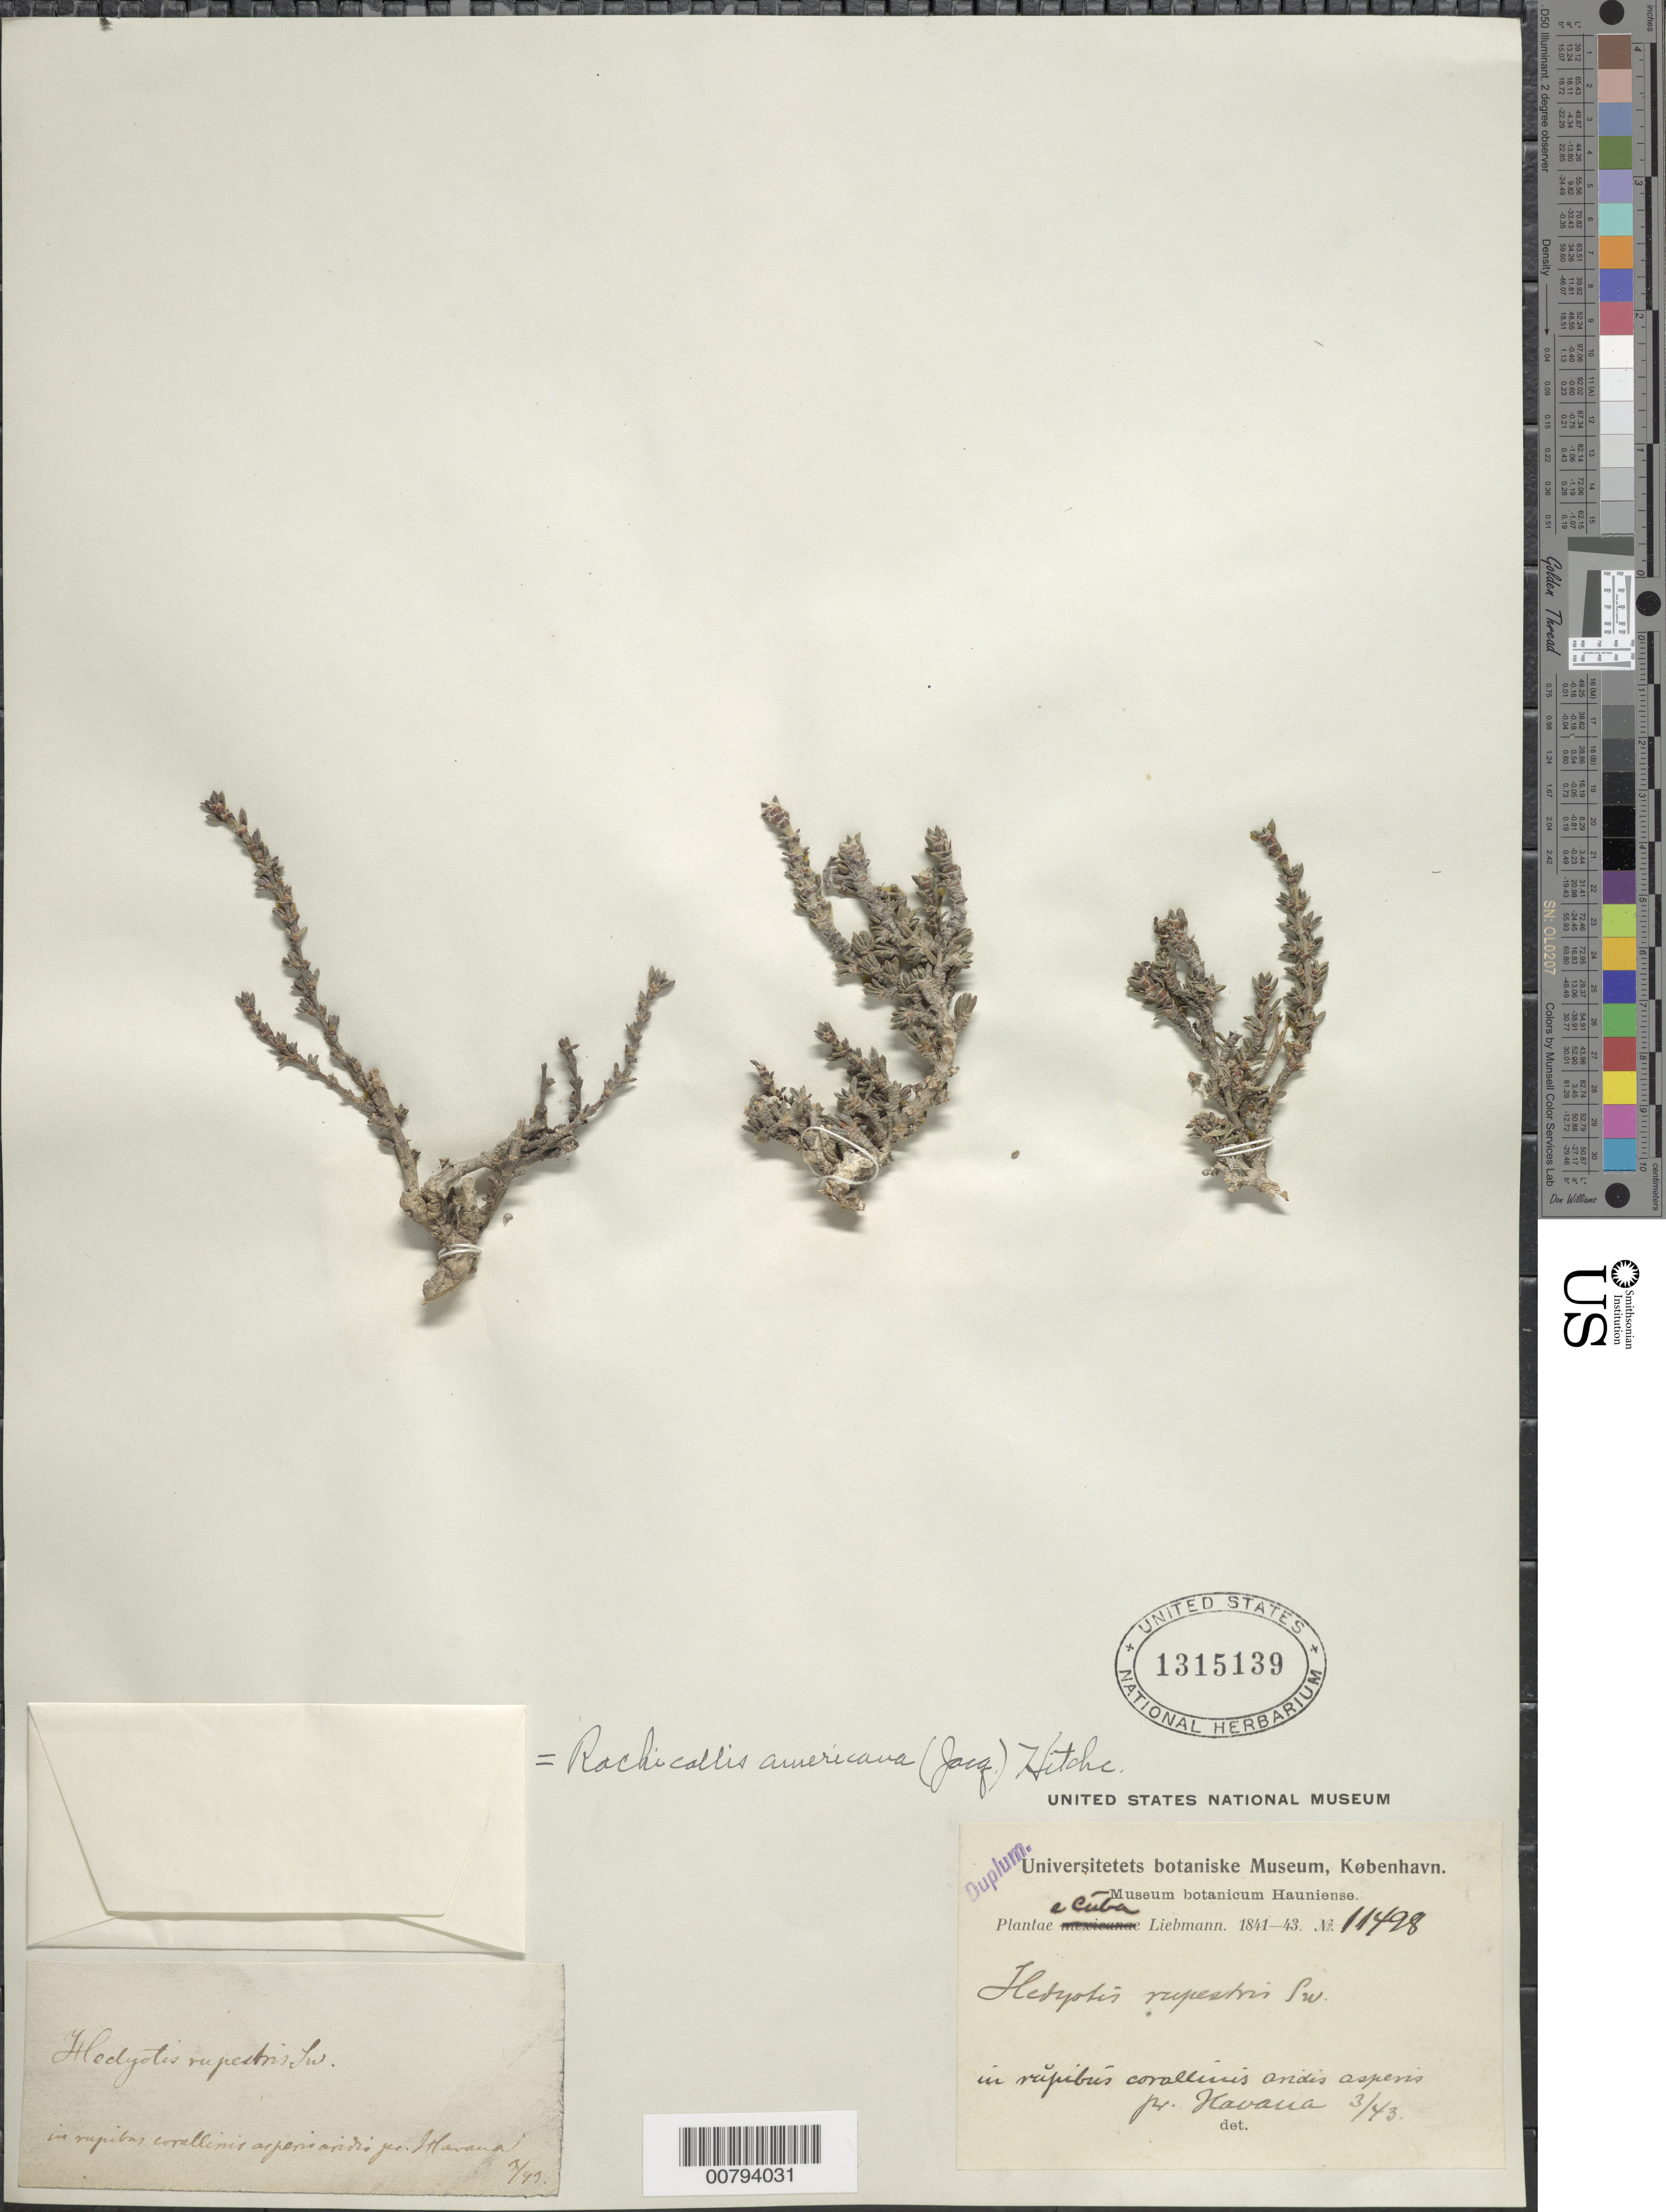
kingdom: Plantae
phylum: Tracheophyta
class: Magnoliopsida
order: Gentianales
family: Rubiaceae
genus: Rachicallis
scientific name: Rachicallis americana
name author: (Jacq.) Hitchc.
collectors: F. M. Liebmann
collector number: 11498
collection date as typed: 1841 to -- --- 1843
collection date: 1841/1843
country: Cuba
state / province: La Habana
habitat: In rupibus (sp?) corallinis andis aspens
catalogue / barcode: US 1315139